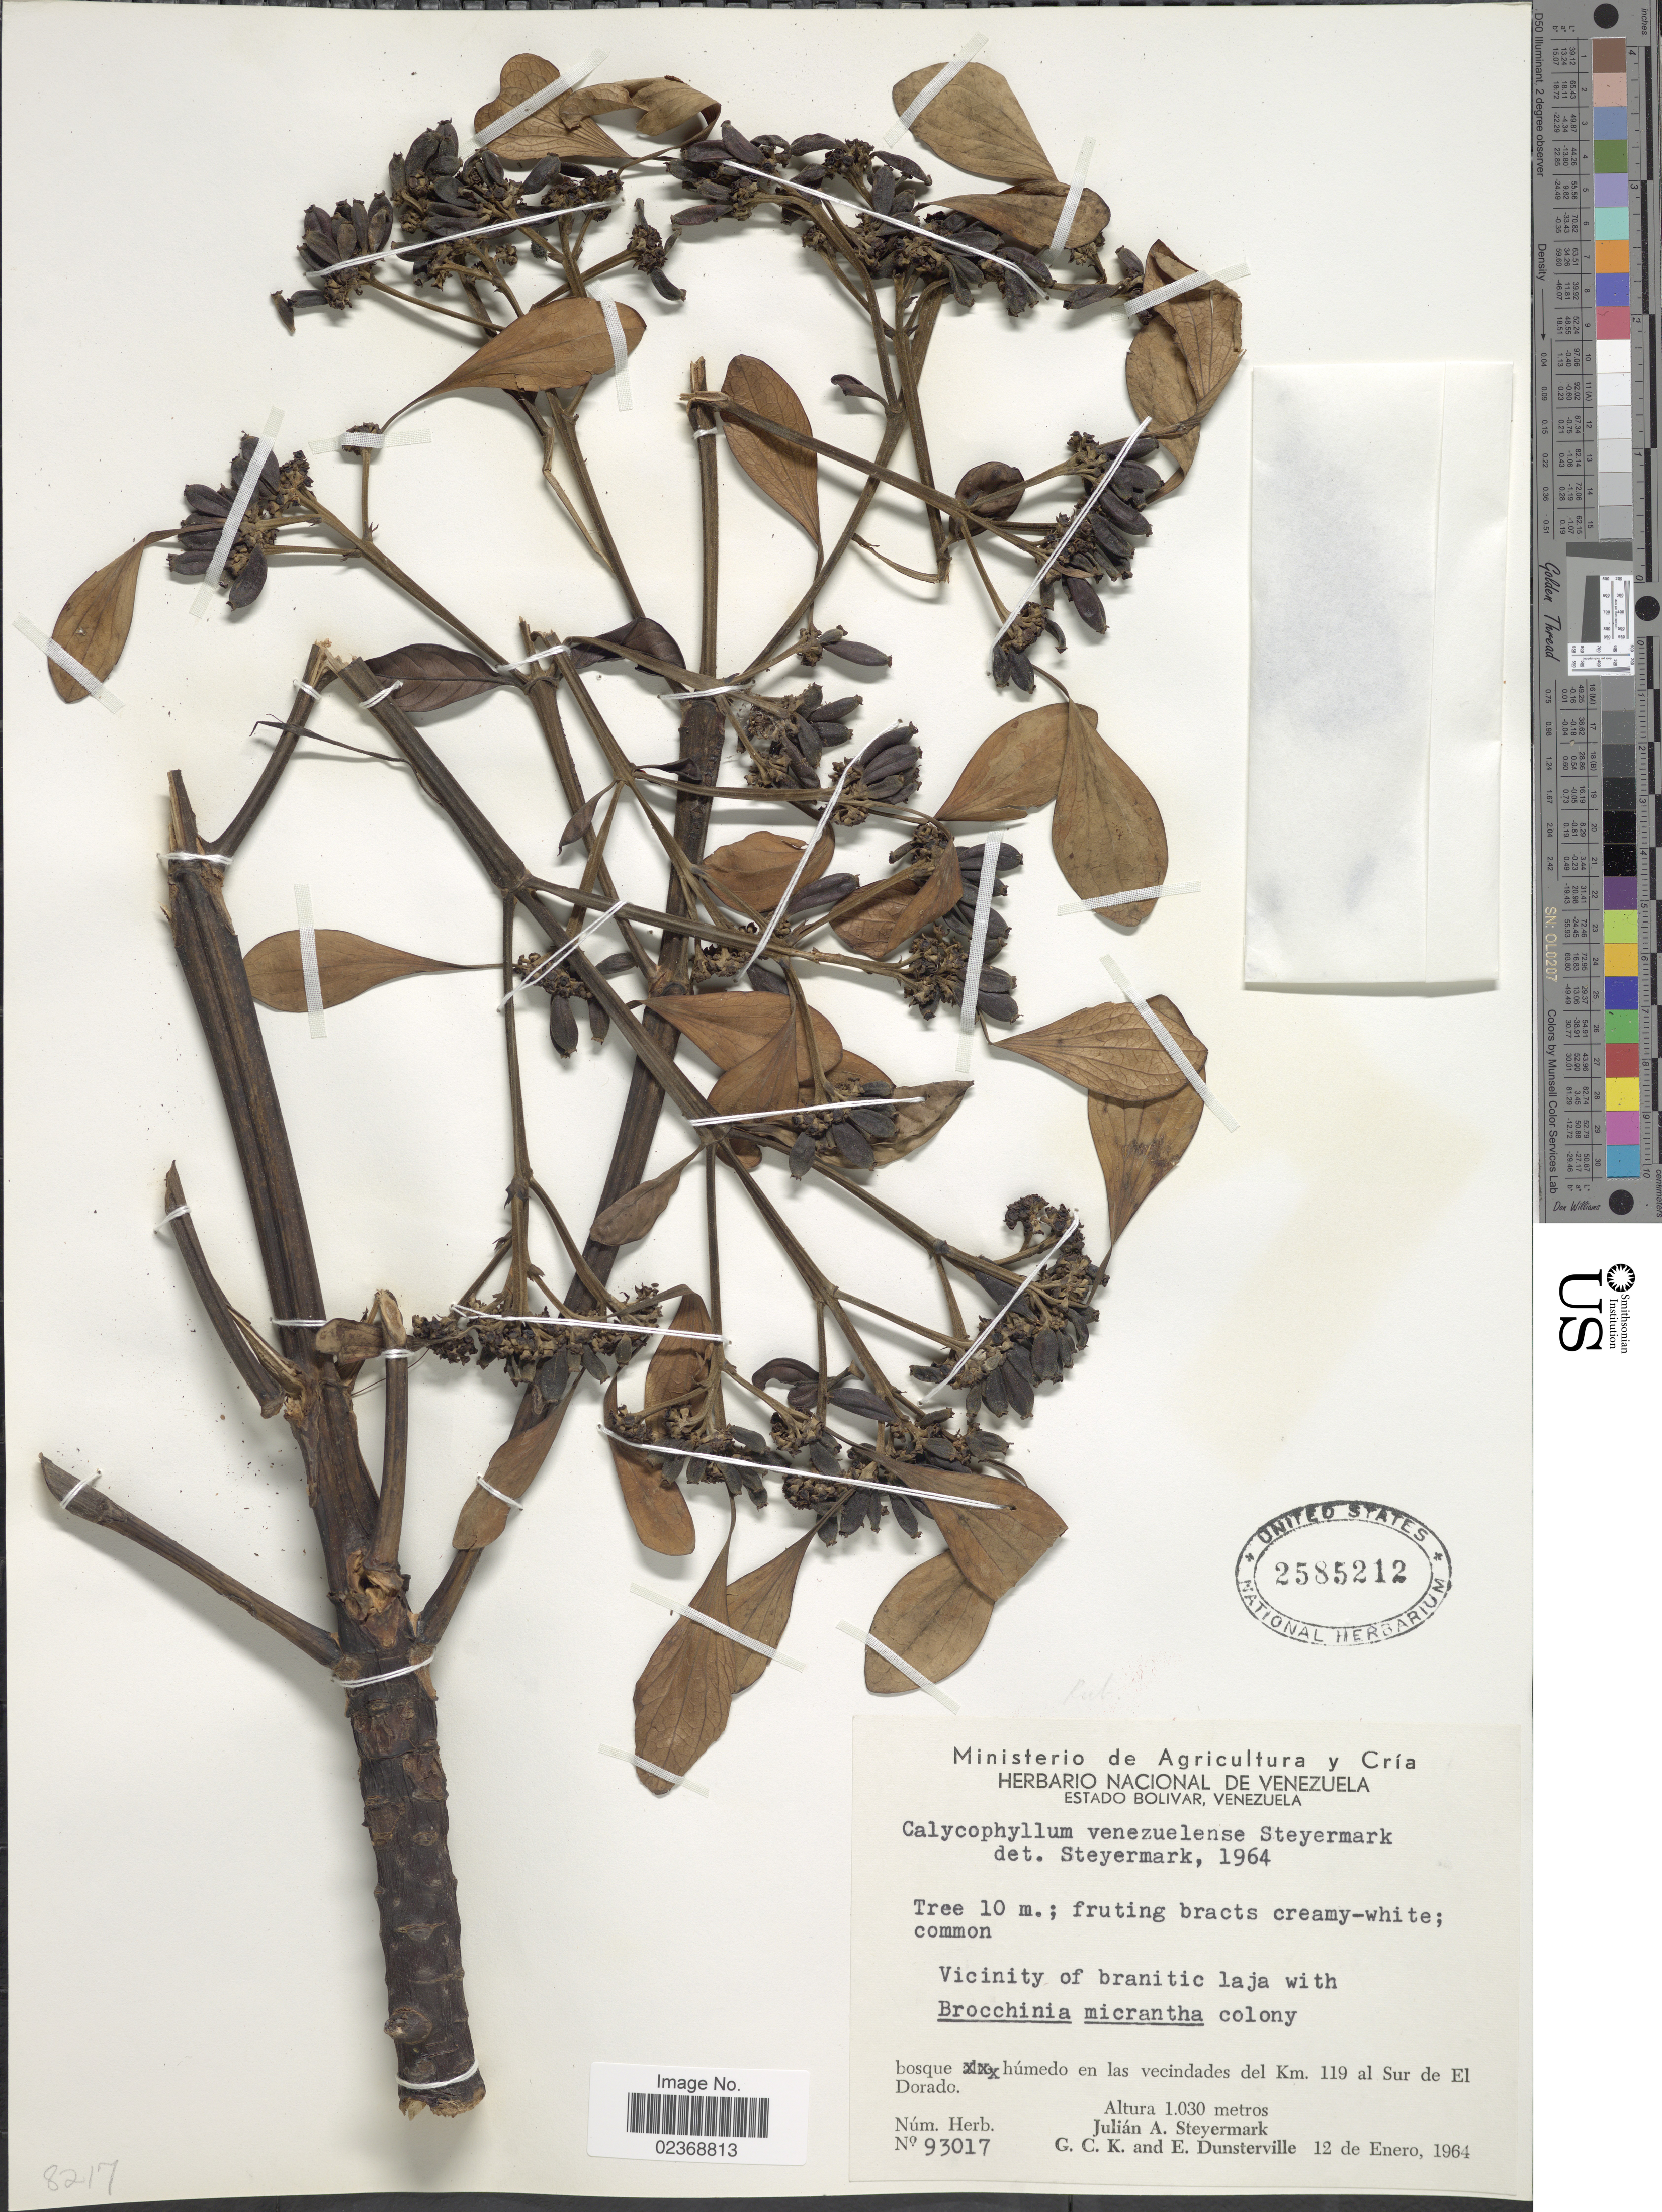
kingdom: Plantae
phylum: Tracheophyta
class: Magnoliopsida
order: Gentianales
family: Rubiaceae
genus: Calycophyllum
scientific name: Calycophyllum venezuelense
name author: Steyerm.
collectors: J. Steyermark, G. C. K. Dunsterville & E. Dunsterville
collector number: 93017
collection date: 1964-01-12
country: Venezuela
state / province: Bolivar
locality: Vicinity of branitic laja. Bosque humedo en las vecindades del Km. 119 al Sur de El Dorado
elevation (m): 1030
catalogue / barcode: US 2585212